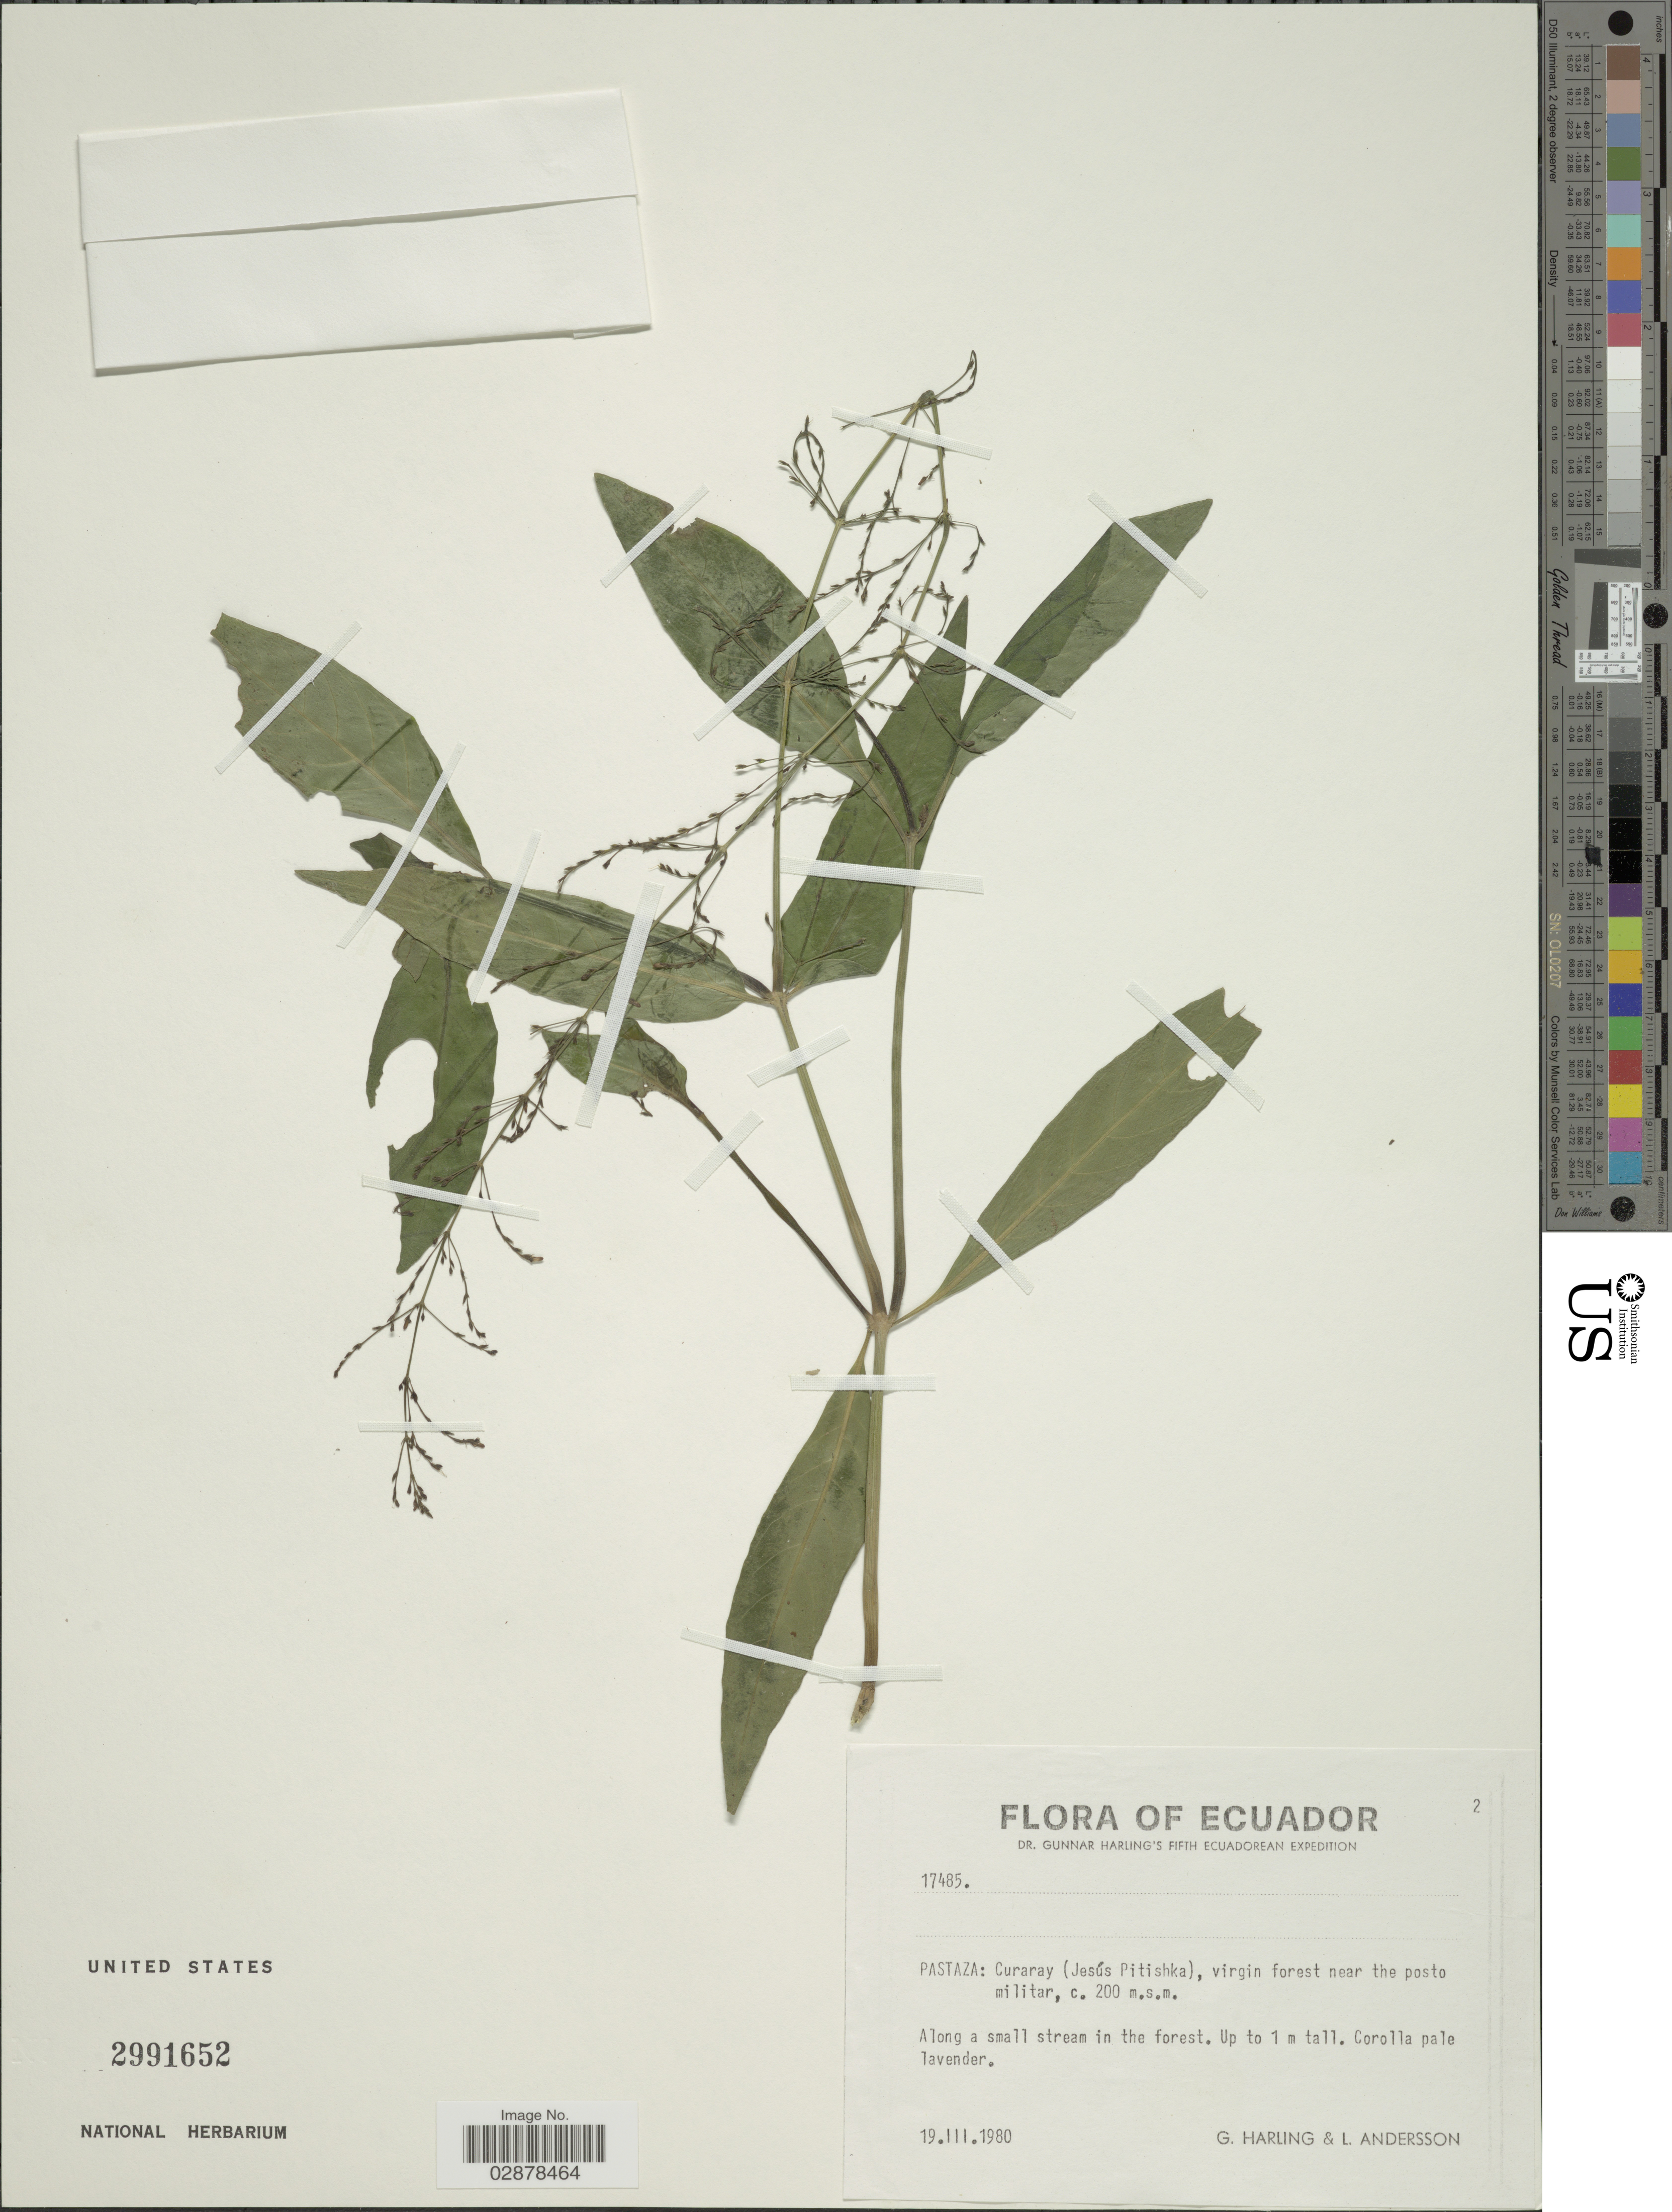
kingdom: Plantae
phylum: Tracheophyta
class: Magnoliopsida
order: Lamiales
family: Acanthaceae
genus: Justicia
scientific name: Justicia comata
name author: (L.) Lam.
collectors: G. Harling & L. Andersson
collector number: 17485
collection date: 1980-03-19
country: Ecuador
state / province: Pastaza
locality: Curaray (Jesús Pitishka), virgen forest near the posto militar.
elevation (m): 200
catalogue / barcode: US 2991652